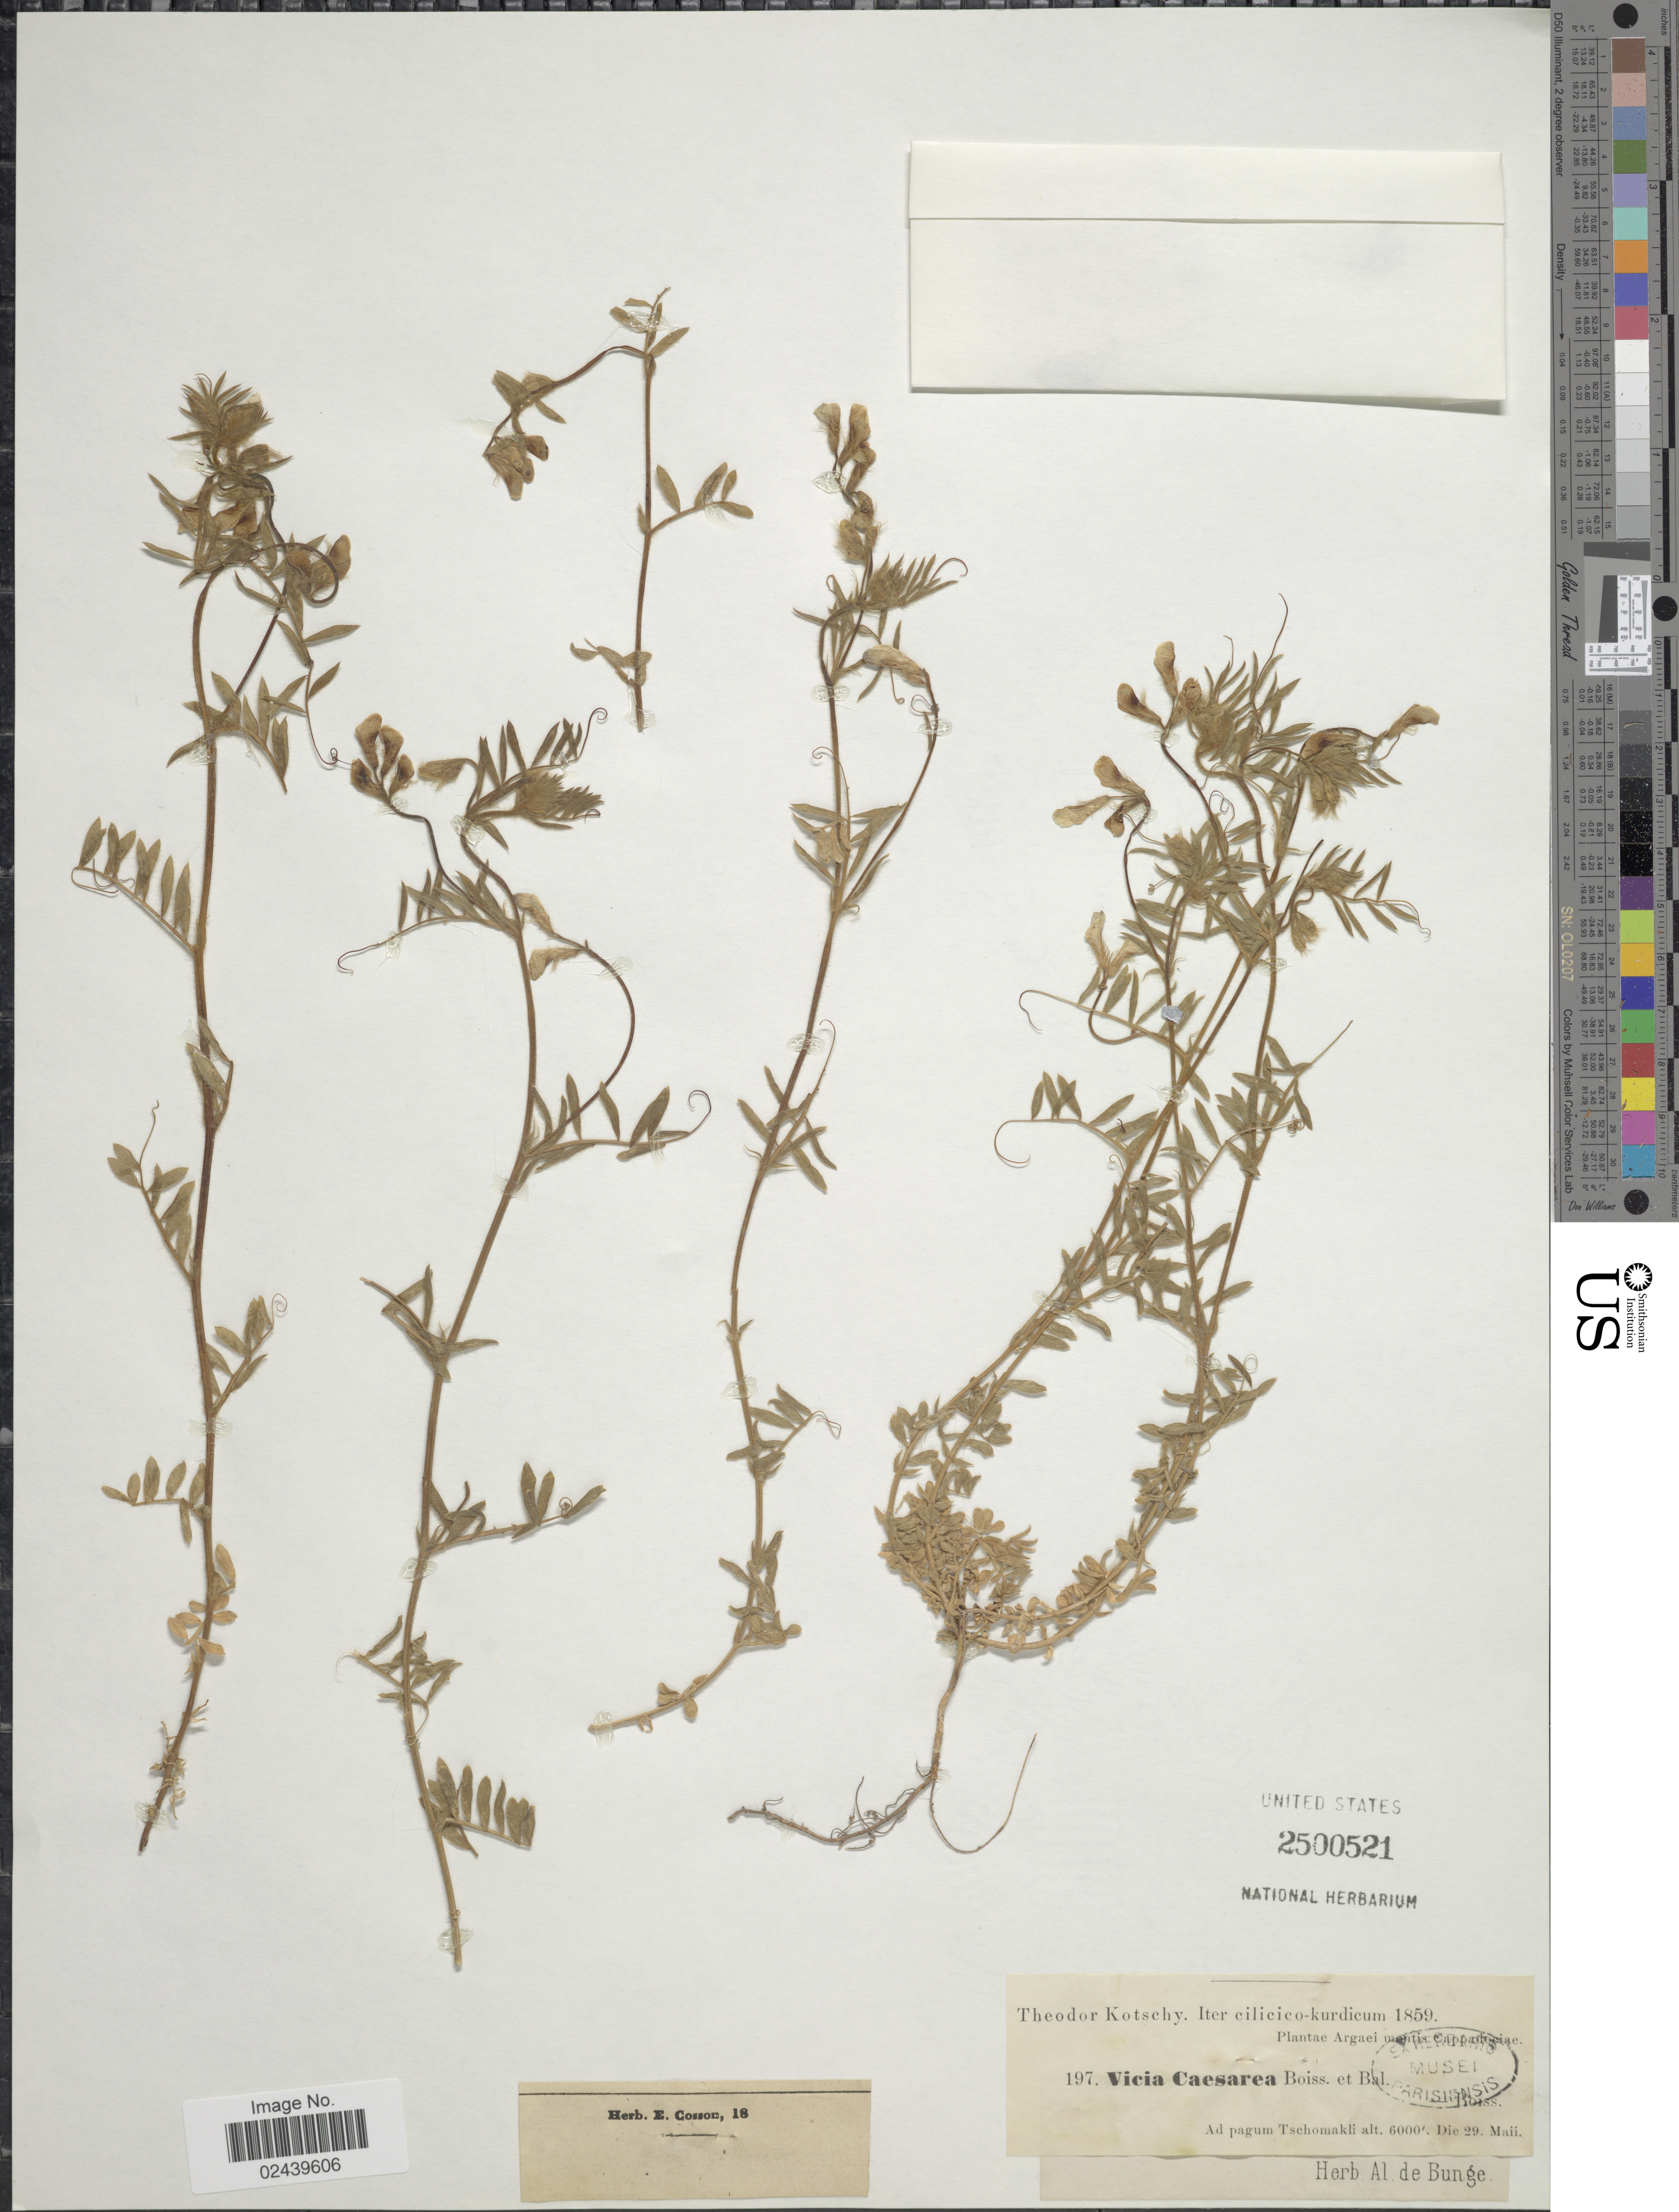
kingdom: Plantae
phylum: Tracheophyta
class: Magnoliopsida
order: Fabales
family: Fabaceae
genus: Vicia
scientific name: Vicia caesarea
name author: Boiss. & Balansa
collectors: K. G. Kotschy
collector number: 197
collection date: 1859-05-29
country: Turkey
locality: Cilicico-kurdicum. Aragaei montis Cappadociae Ad pagum Tschomakli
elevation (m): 1829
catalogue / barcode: US 2500521